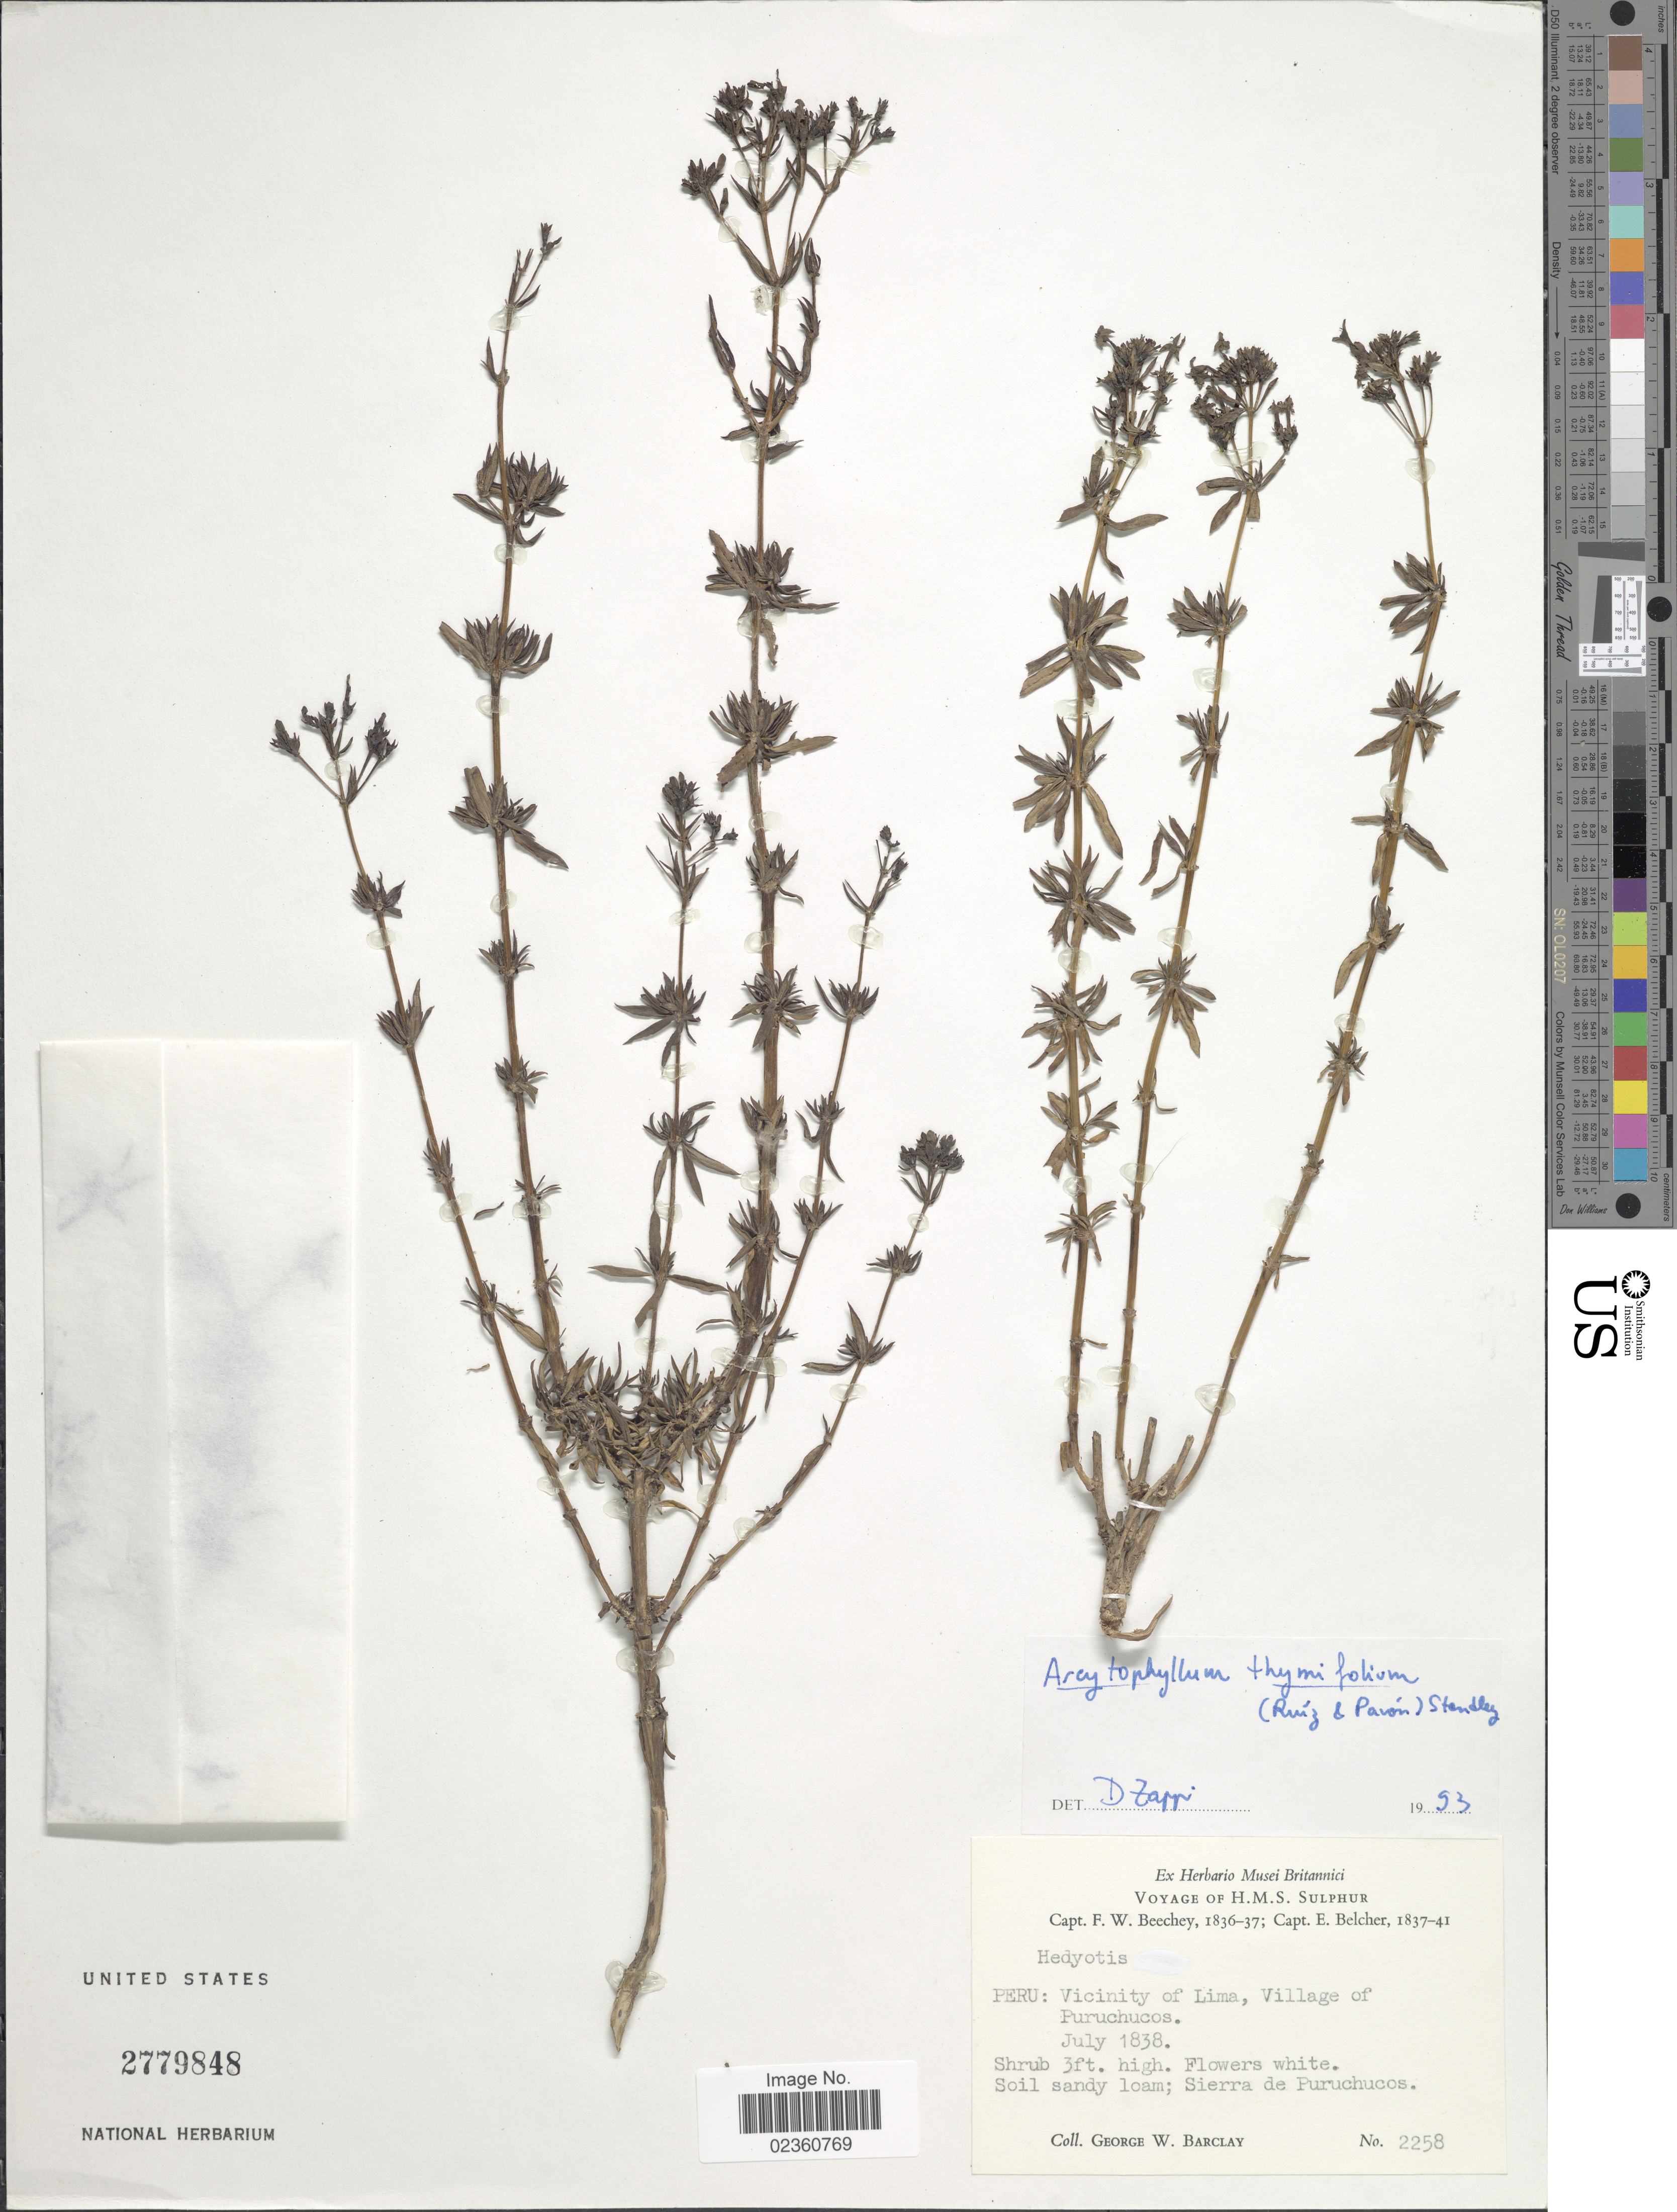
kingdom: Plantae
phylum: Tracheophyta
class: Magnoliopsida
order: Gentianales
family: Rubiaceae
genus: Arcytophyllum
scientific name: Arcytophyllum thymifolium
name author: (Ruiz & Pav.) Standl.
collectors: G. W. Barclay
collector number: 2258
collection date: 1838-07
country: Peru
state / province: Lima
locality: Vicinity of Lima, Village of Pruchucos, Soil sandy loam; Sierra de Puruchucos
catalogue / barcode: US 2779848